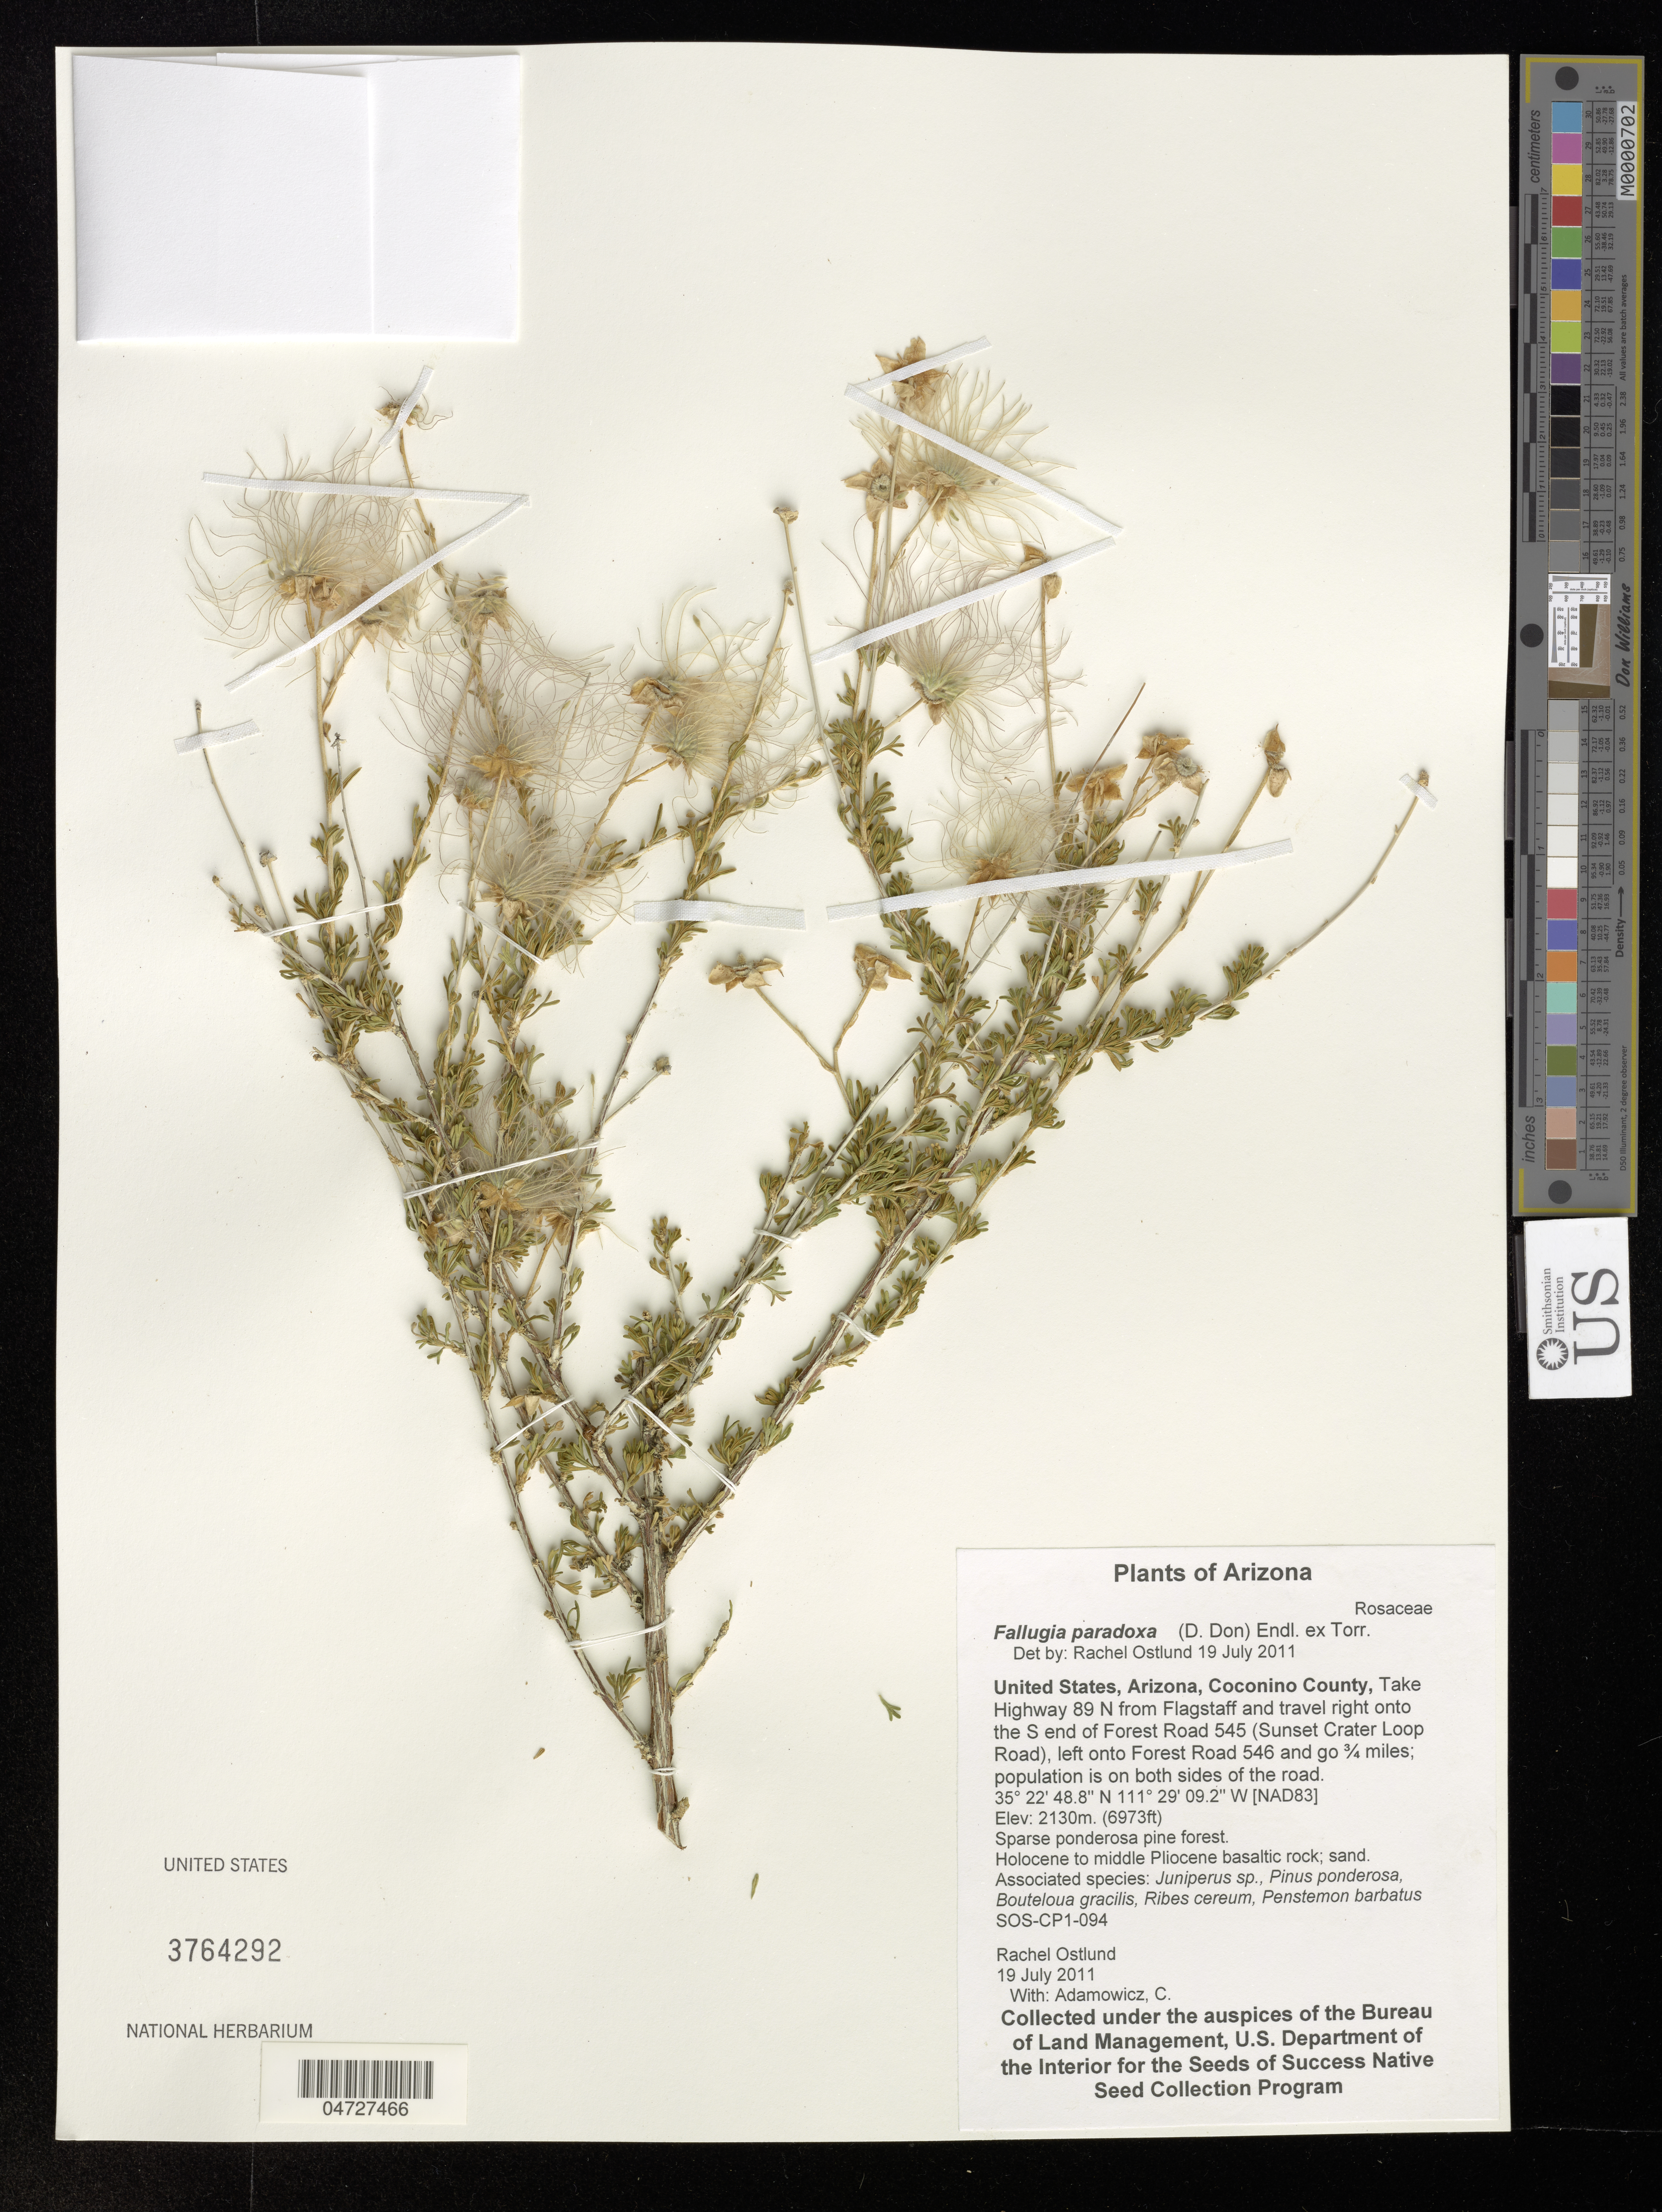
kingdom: Plantae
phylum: Tracheophyta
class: Magnoliopsida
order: Rosales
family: Rosaceae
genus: Fallugia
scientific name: Fallugia paradoxa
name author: (D. Don ex Tilloch & T. Taylor) Endl. ex Torr.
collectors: R. Ostlund & C. Adamowicz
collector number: SOS-CP1-094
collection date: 2011-07-19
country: United States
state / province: Arizona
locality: Coconino County, Take Highway 89 N from Flagstaff and travel right onto the S end of Forest Road 545 (Sunset Crater Loop Road), left onto Forest Road 546 and go 3/4 miles; population is on both sides of the road.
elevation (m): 2130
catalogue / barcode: US 3764292